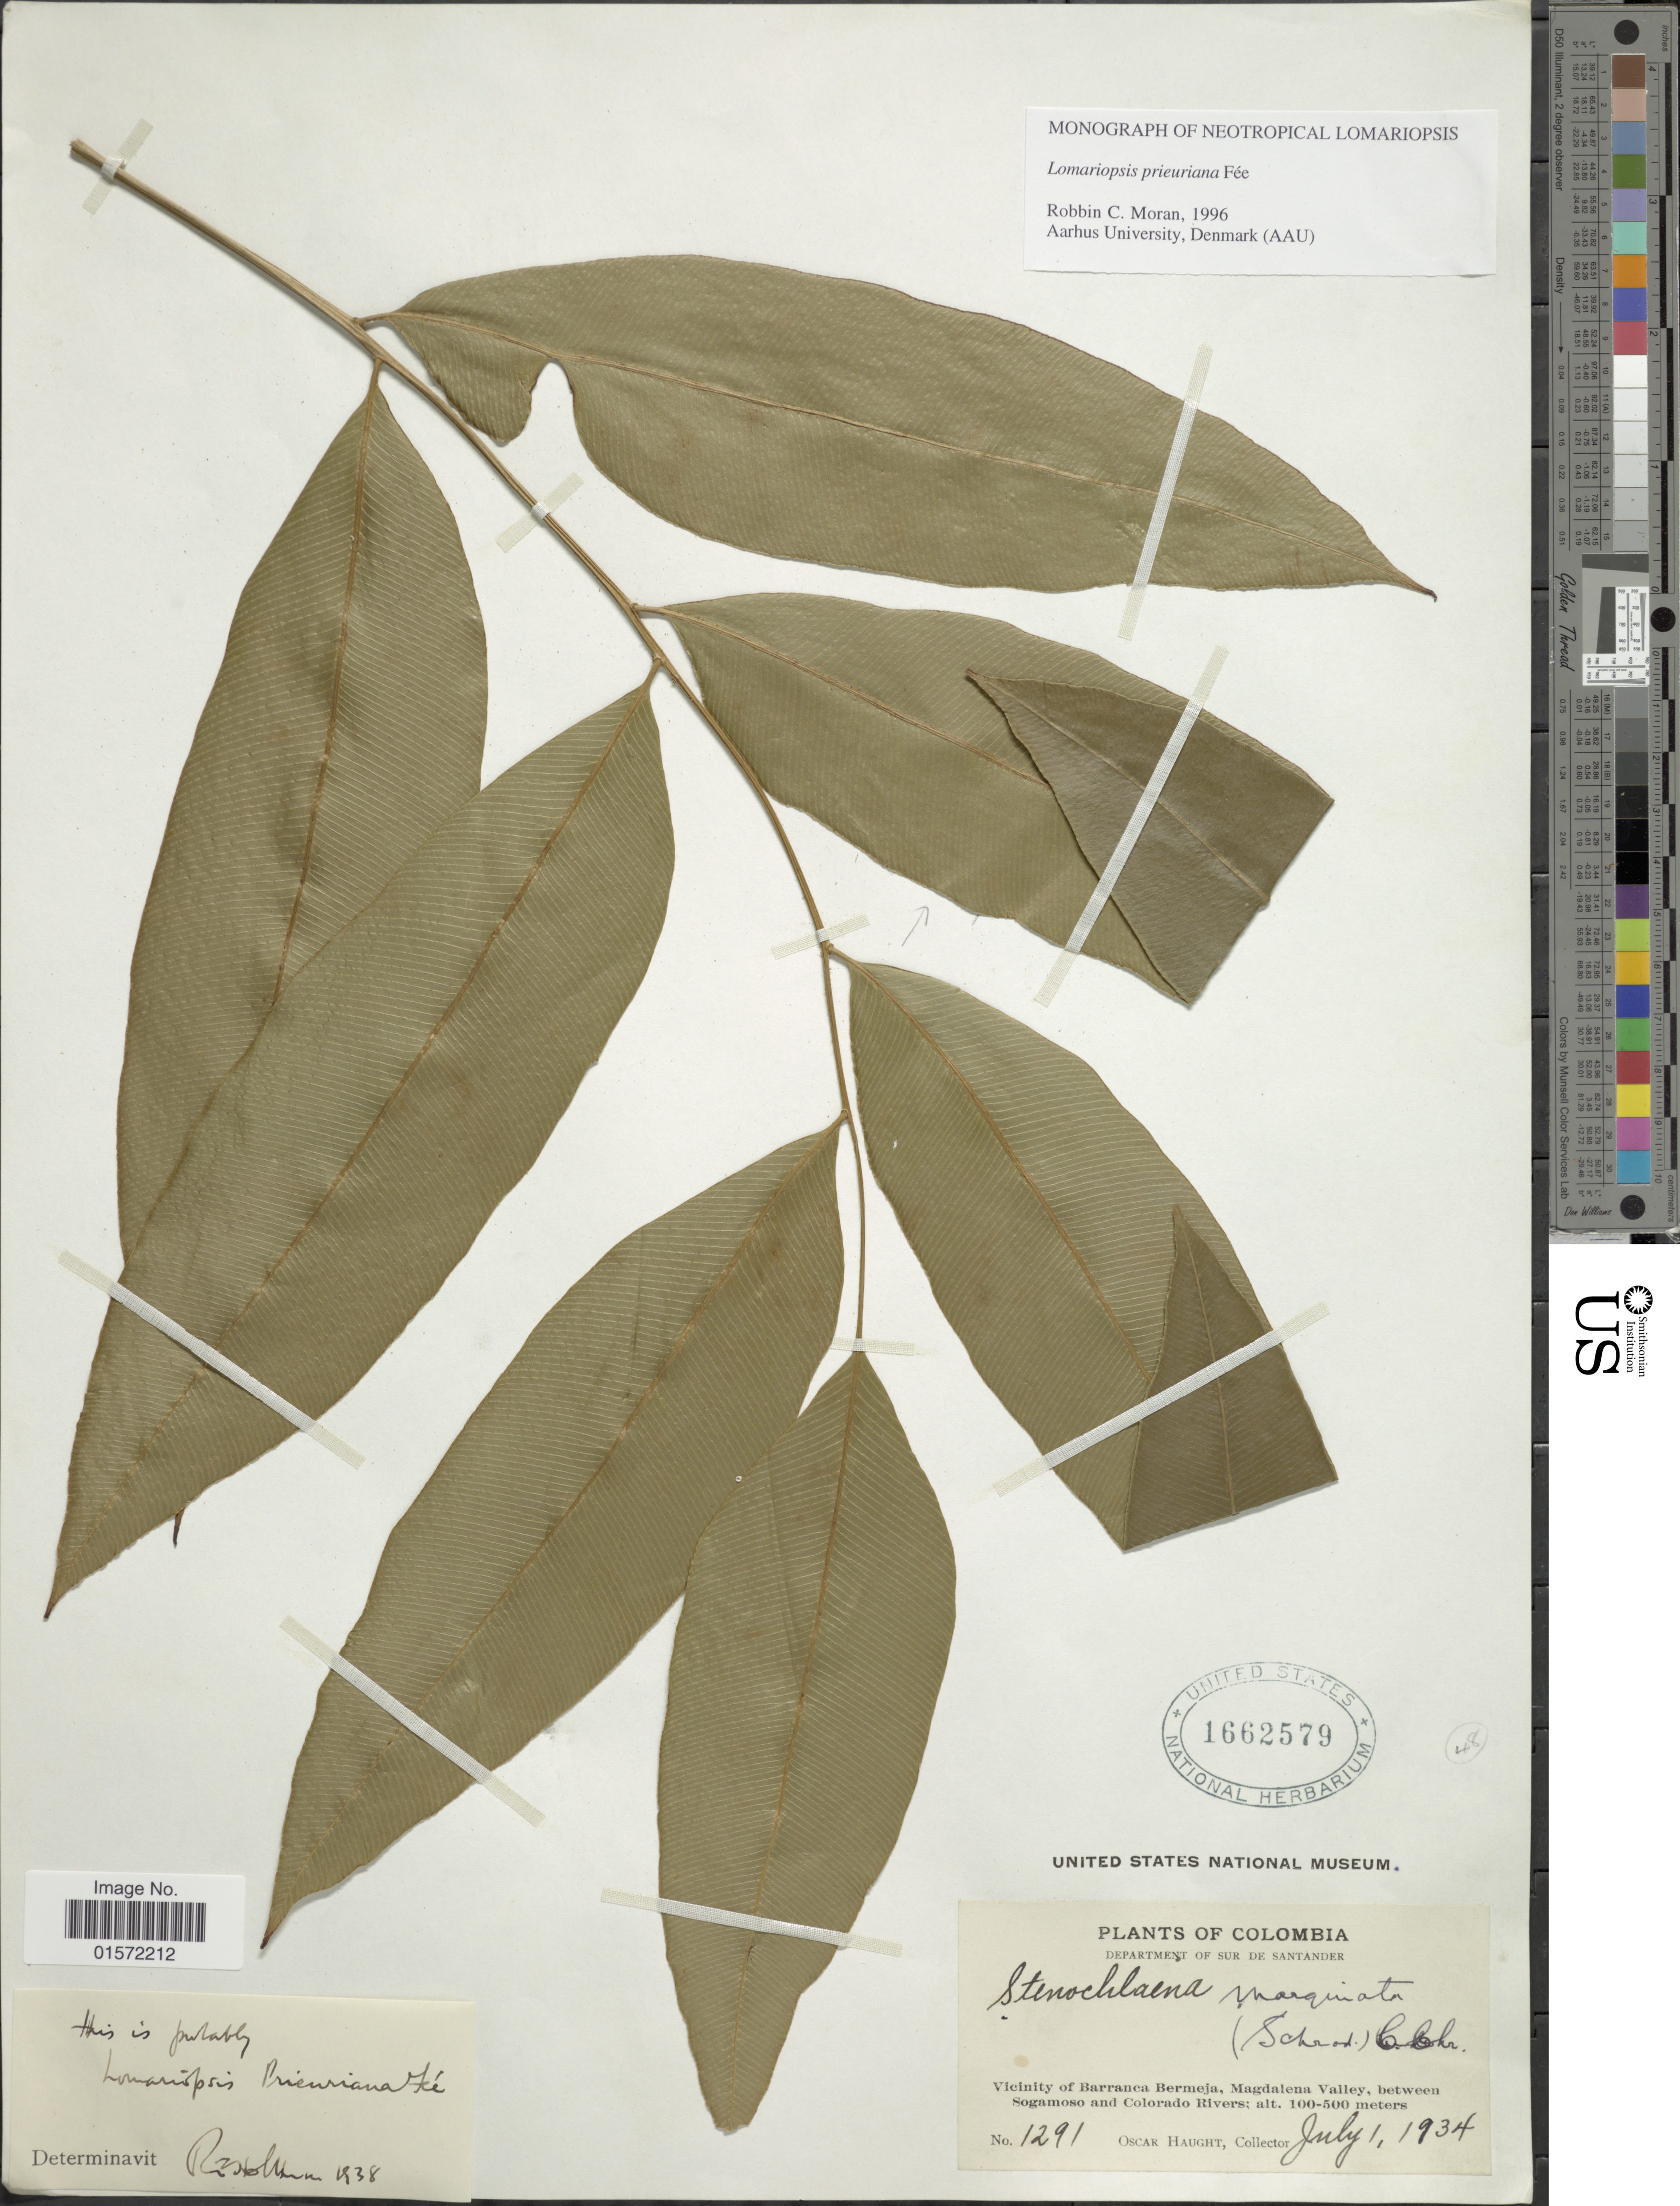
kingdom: Plantae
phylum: Tracheophyta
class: Polypodiopsida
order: Polypodiales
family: Lomariopsidaceae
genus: Lomariopsis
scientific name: Lomariopsis prieuriana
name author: Fée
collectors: O. L. Haught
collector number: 1291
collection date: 1934-07-01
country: Colombia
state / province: Santander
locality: Department of Sur de Santander, Vicinity of Barranca Bermeja, Magdalena Valley, between Sogamoso and Colorado Rivers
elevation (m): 100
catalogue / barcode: US 1662579